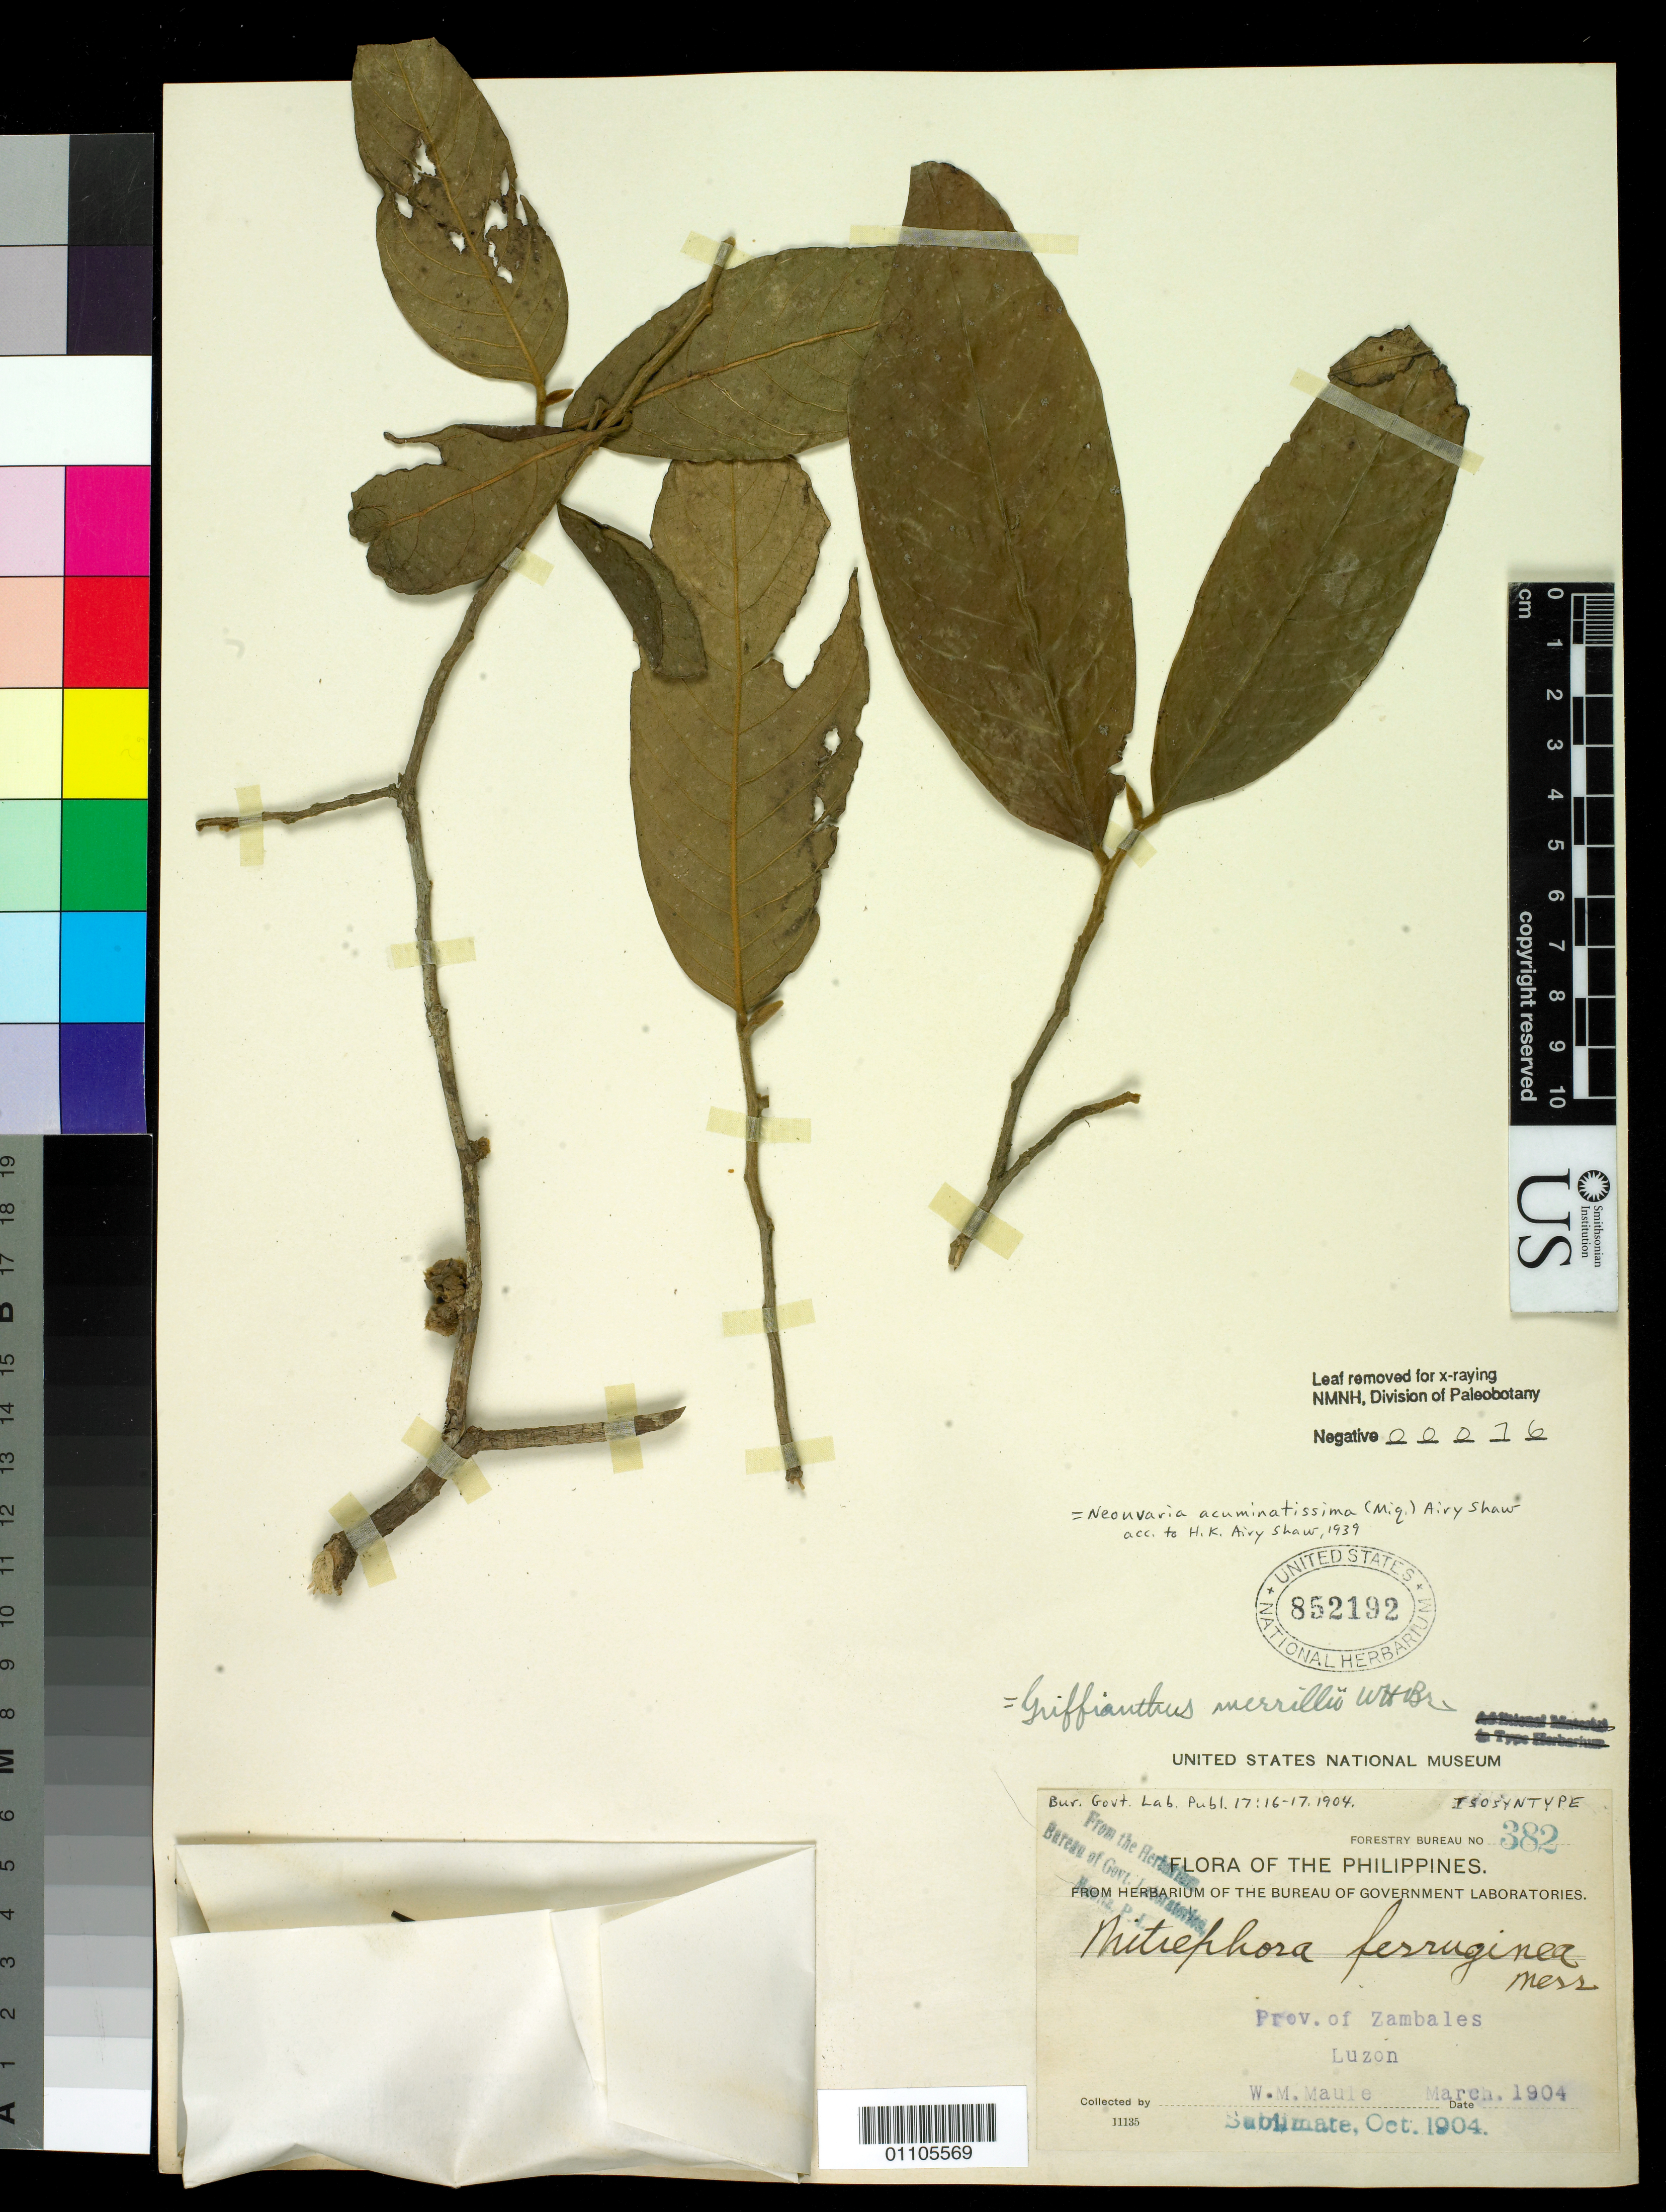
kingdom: Plantae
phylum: Tracheophyta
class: Magnoliopsida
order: Magnoliales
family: Annonaceae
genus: Mitrephora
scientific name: Mitrephora ferruginea Merr., nom. illeg.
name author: Merr.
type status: Isosyntype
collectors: W. Maule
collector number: For. Bur. 382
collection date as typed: Mar 1904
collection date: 1904-03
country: Philippines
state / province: Central Luzon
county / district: Zambales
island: Luzon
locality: Prov. of Zambales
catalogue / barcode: US 852192